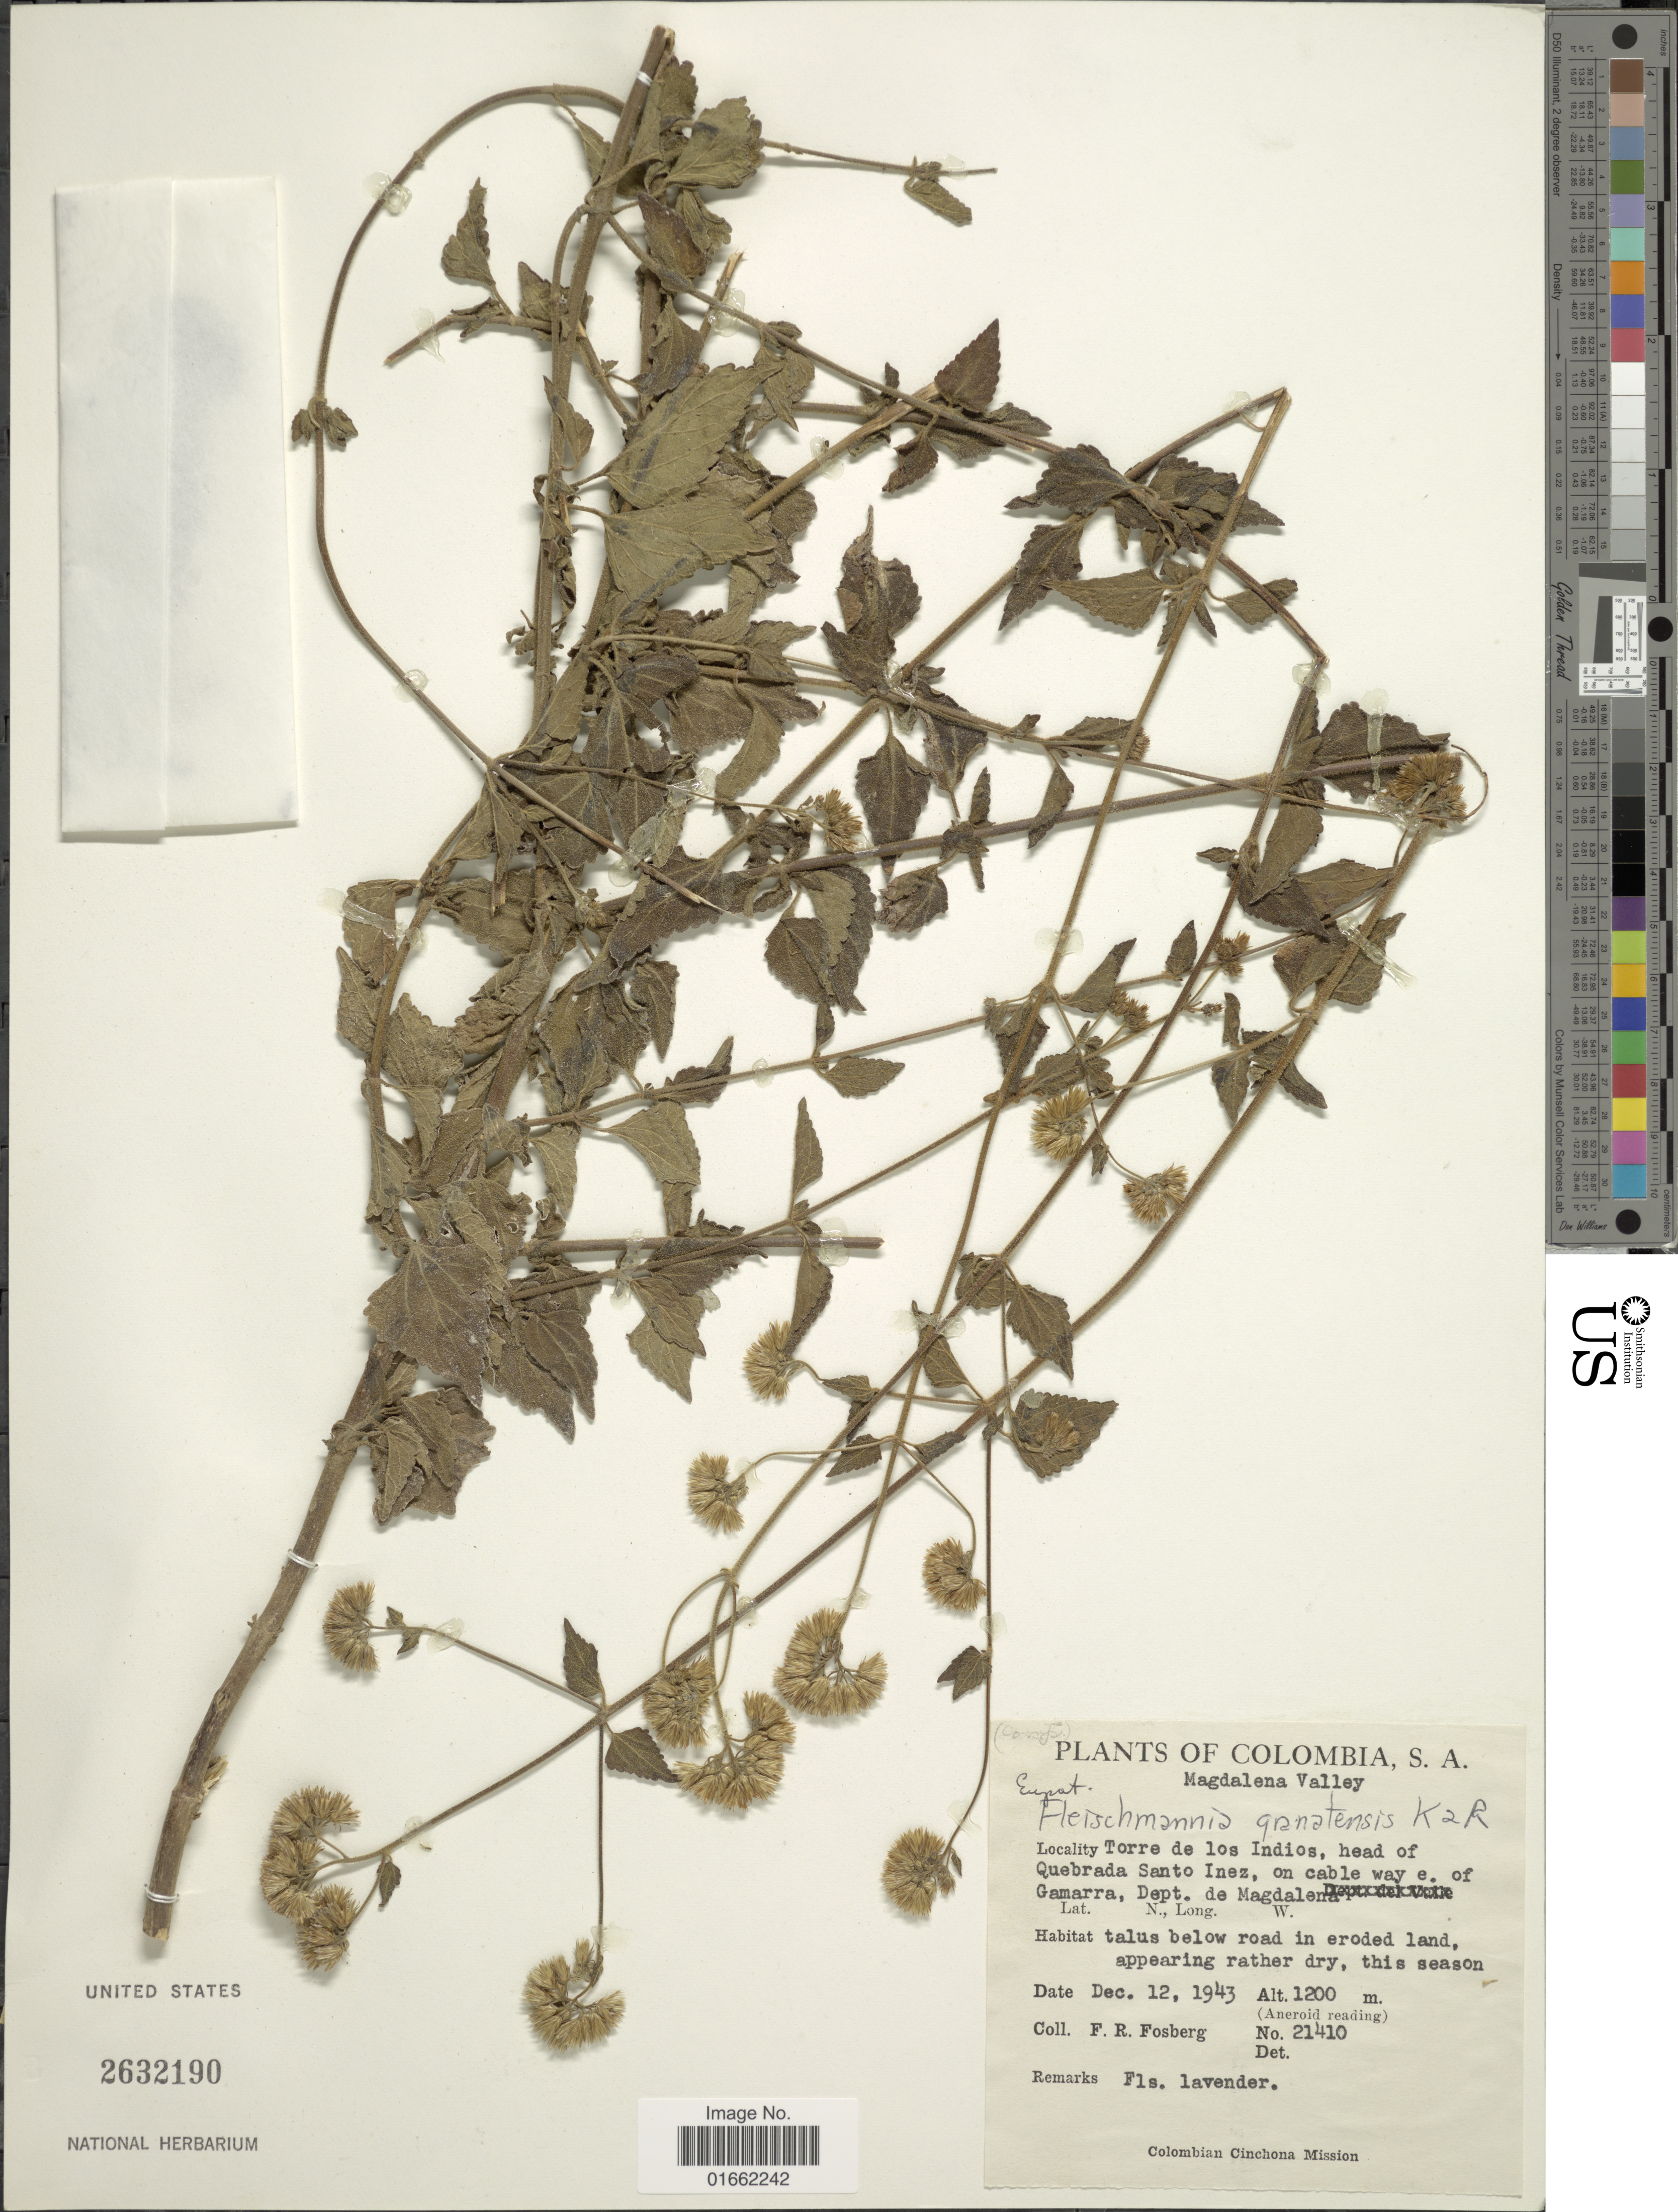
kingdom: Plantae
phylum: Tracheophyta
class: Magnoliopsida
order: Asterales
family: Asteraceae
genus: Fleischmannia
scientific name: Fleischmannia granatensis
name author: R.M. King & H. Rob.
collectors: F. R. Fosberg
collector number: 21410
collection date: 1943-12-12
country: Colombia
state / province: Magdalena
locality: Magdalena Valley. Torre de los Indios, head of Quebrada Santo Inez, on cable way e. of Gamarra, Dept. de Magdalena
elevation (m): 1200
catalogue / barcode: US 2632190